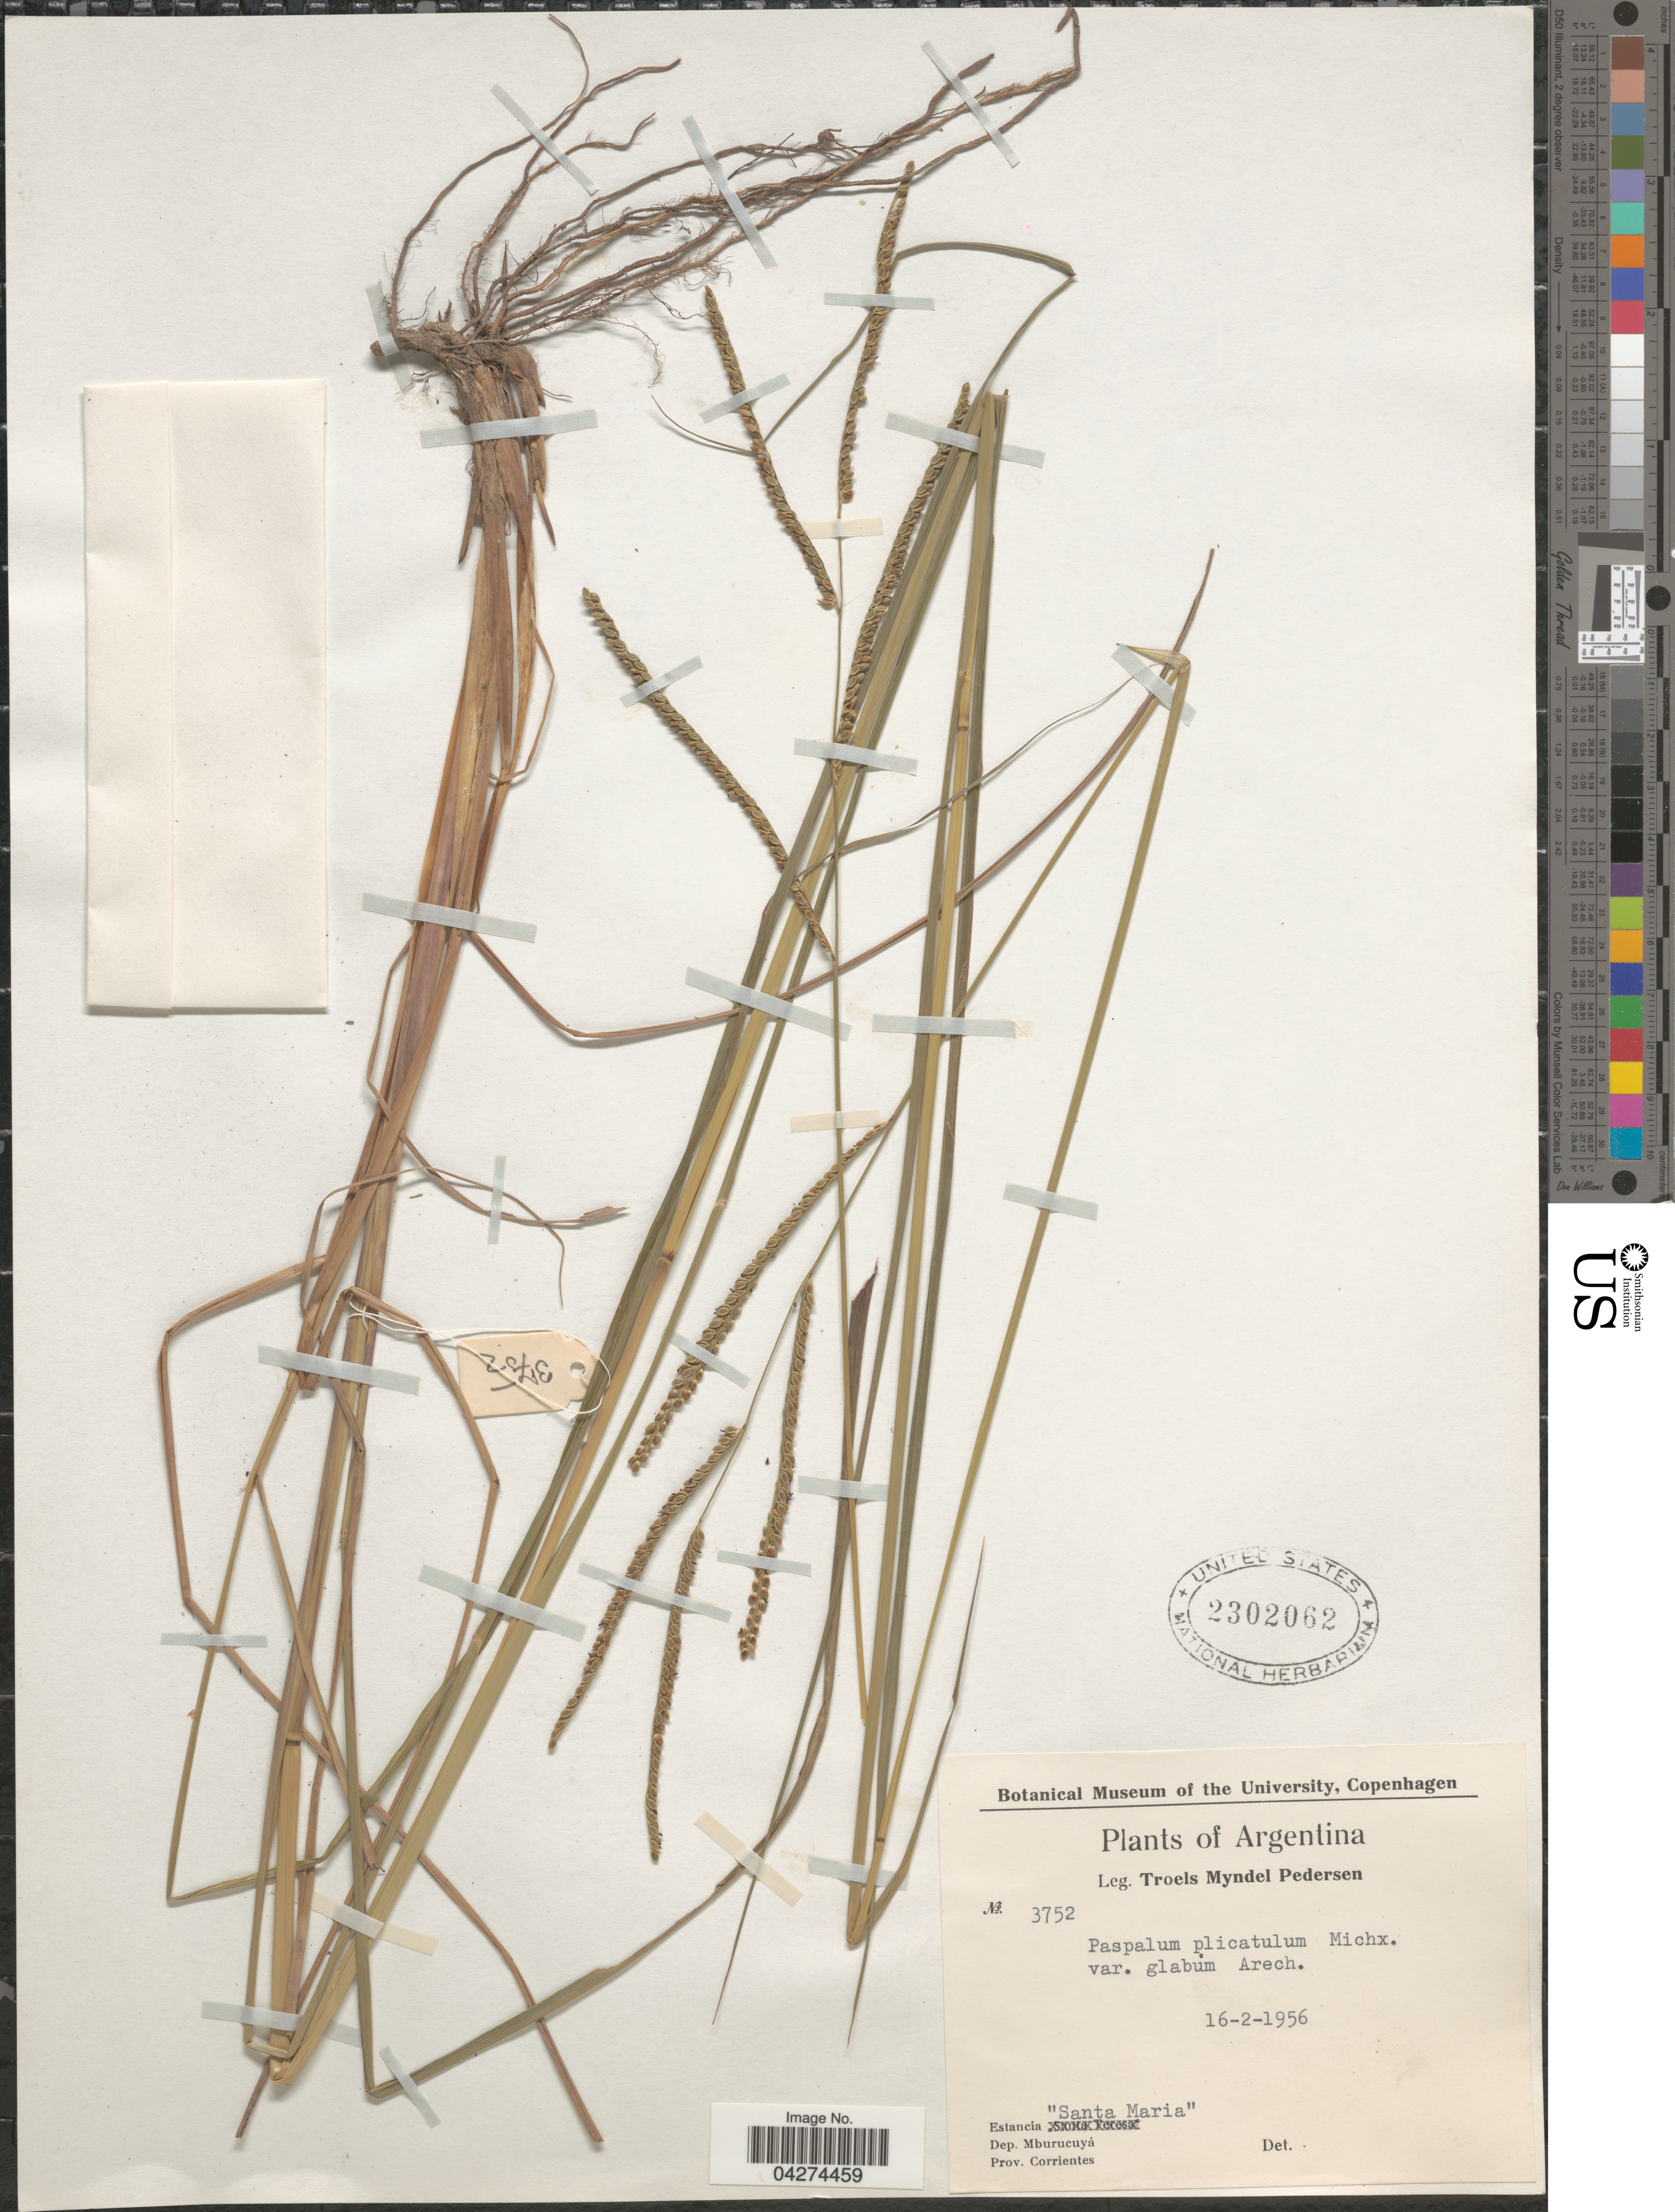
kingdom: Plantae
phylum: Tracheophyta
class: Liliopsida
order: Poales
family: Poaceae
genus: Paspalum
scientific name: Paspalum plicatulum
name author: Michx.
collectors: T. Pederson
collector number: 3752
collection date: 1956-02-16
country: Argentina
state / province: Corrientes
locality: Estancia "Santa Maria". Dep. Mburucuyá.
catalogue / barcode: US 2302062